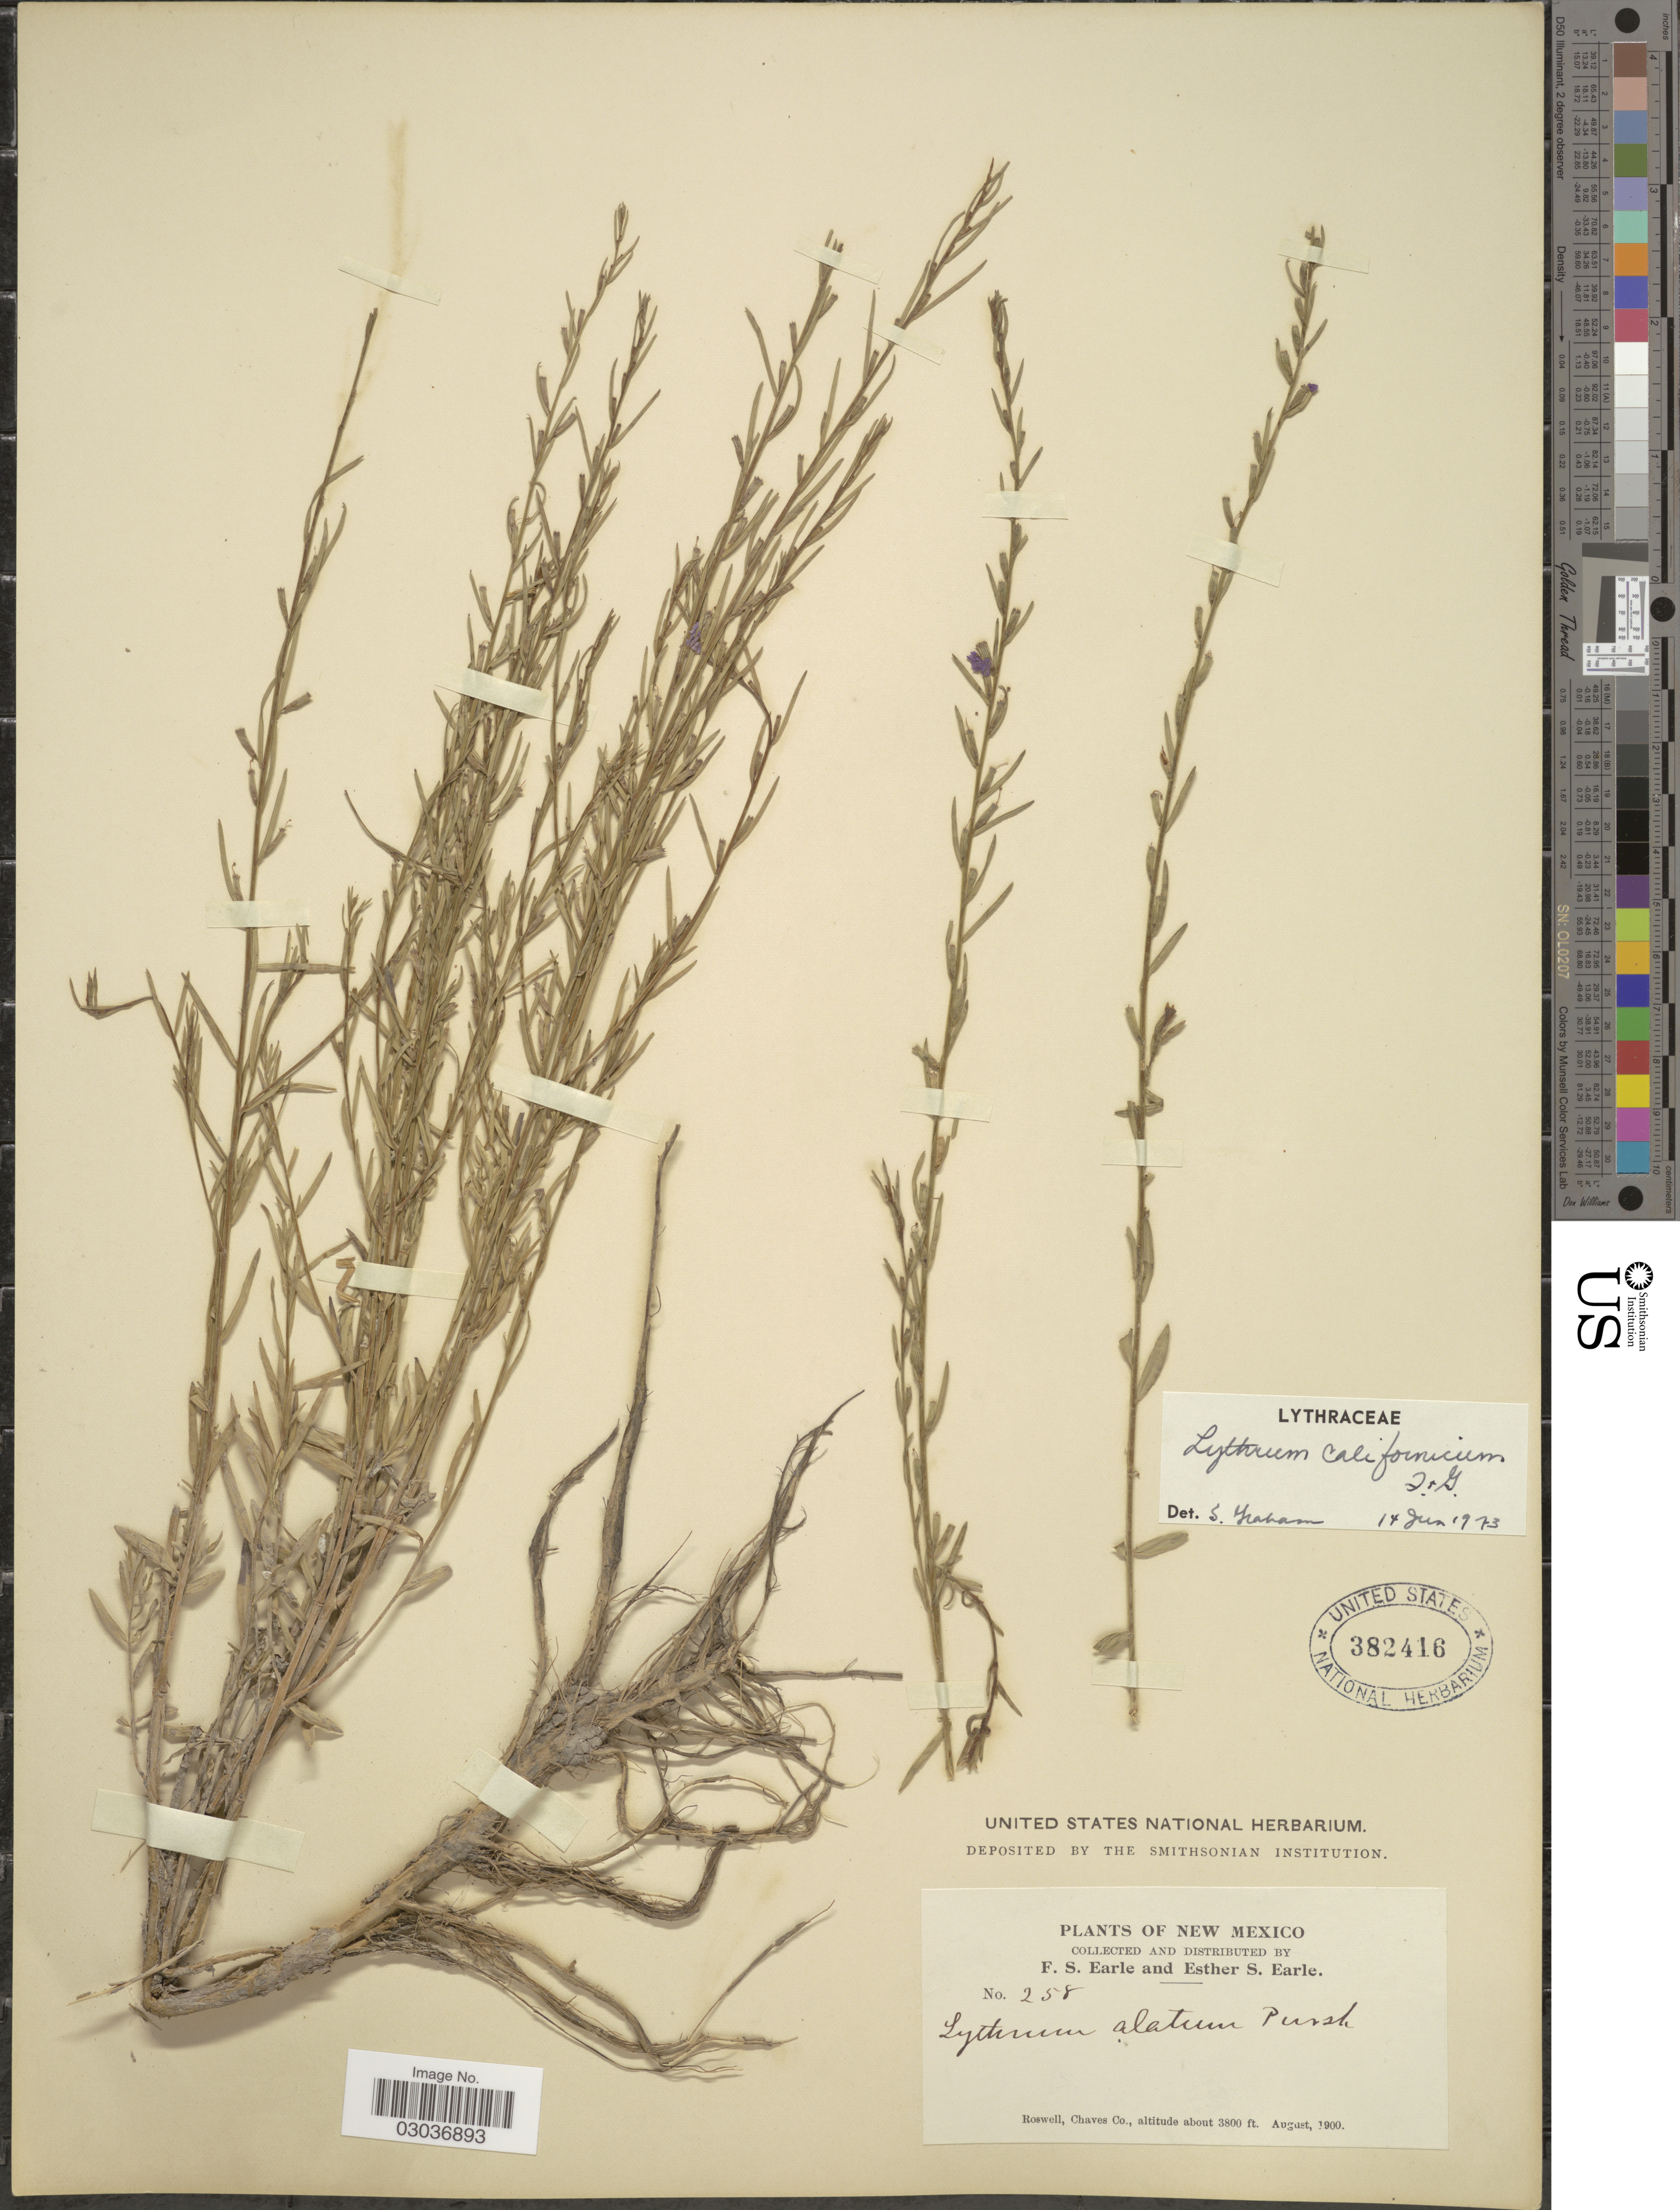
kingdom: Plantae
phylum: Tracheophyta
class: Magnoliopsida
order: Myrtales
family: Lythraceae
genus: Lythrum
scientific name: Lythrum californicum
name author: Torr. & A. Gray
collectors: F. S. Earle & E. S. Earle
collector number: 258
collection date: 1900-08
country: United States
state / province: New Mexico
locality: Roswell, Chaves Co.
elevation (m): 1158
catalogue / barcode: US 382416